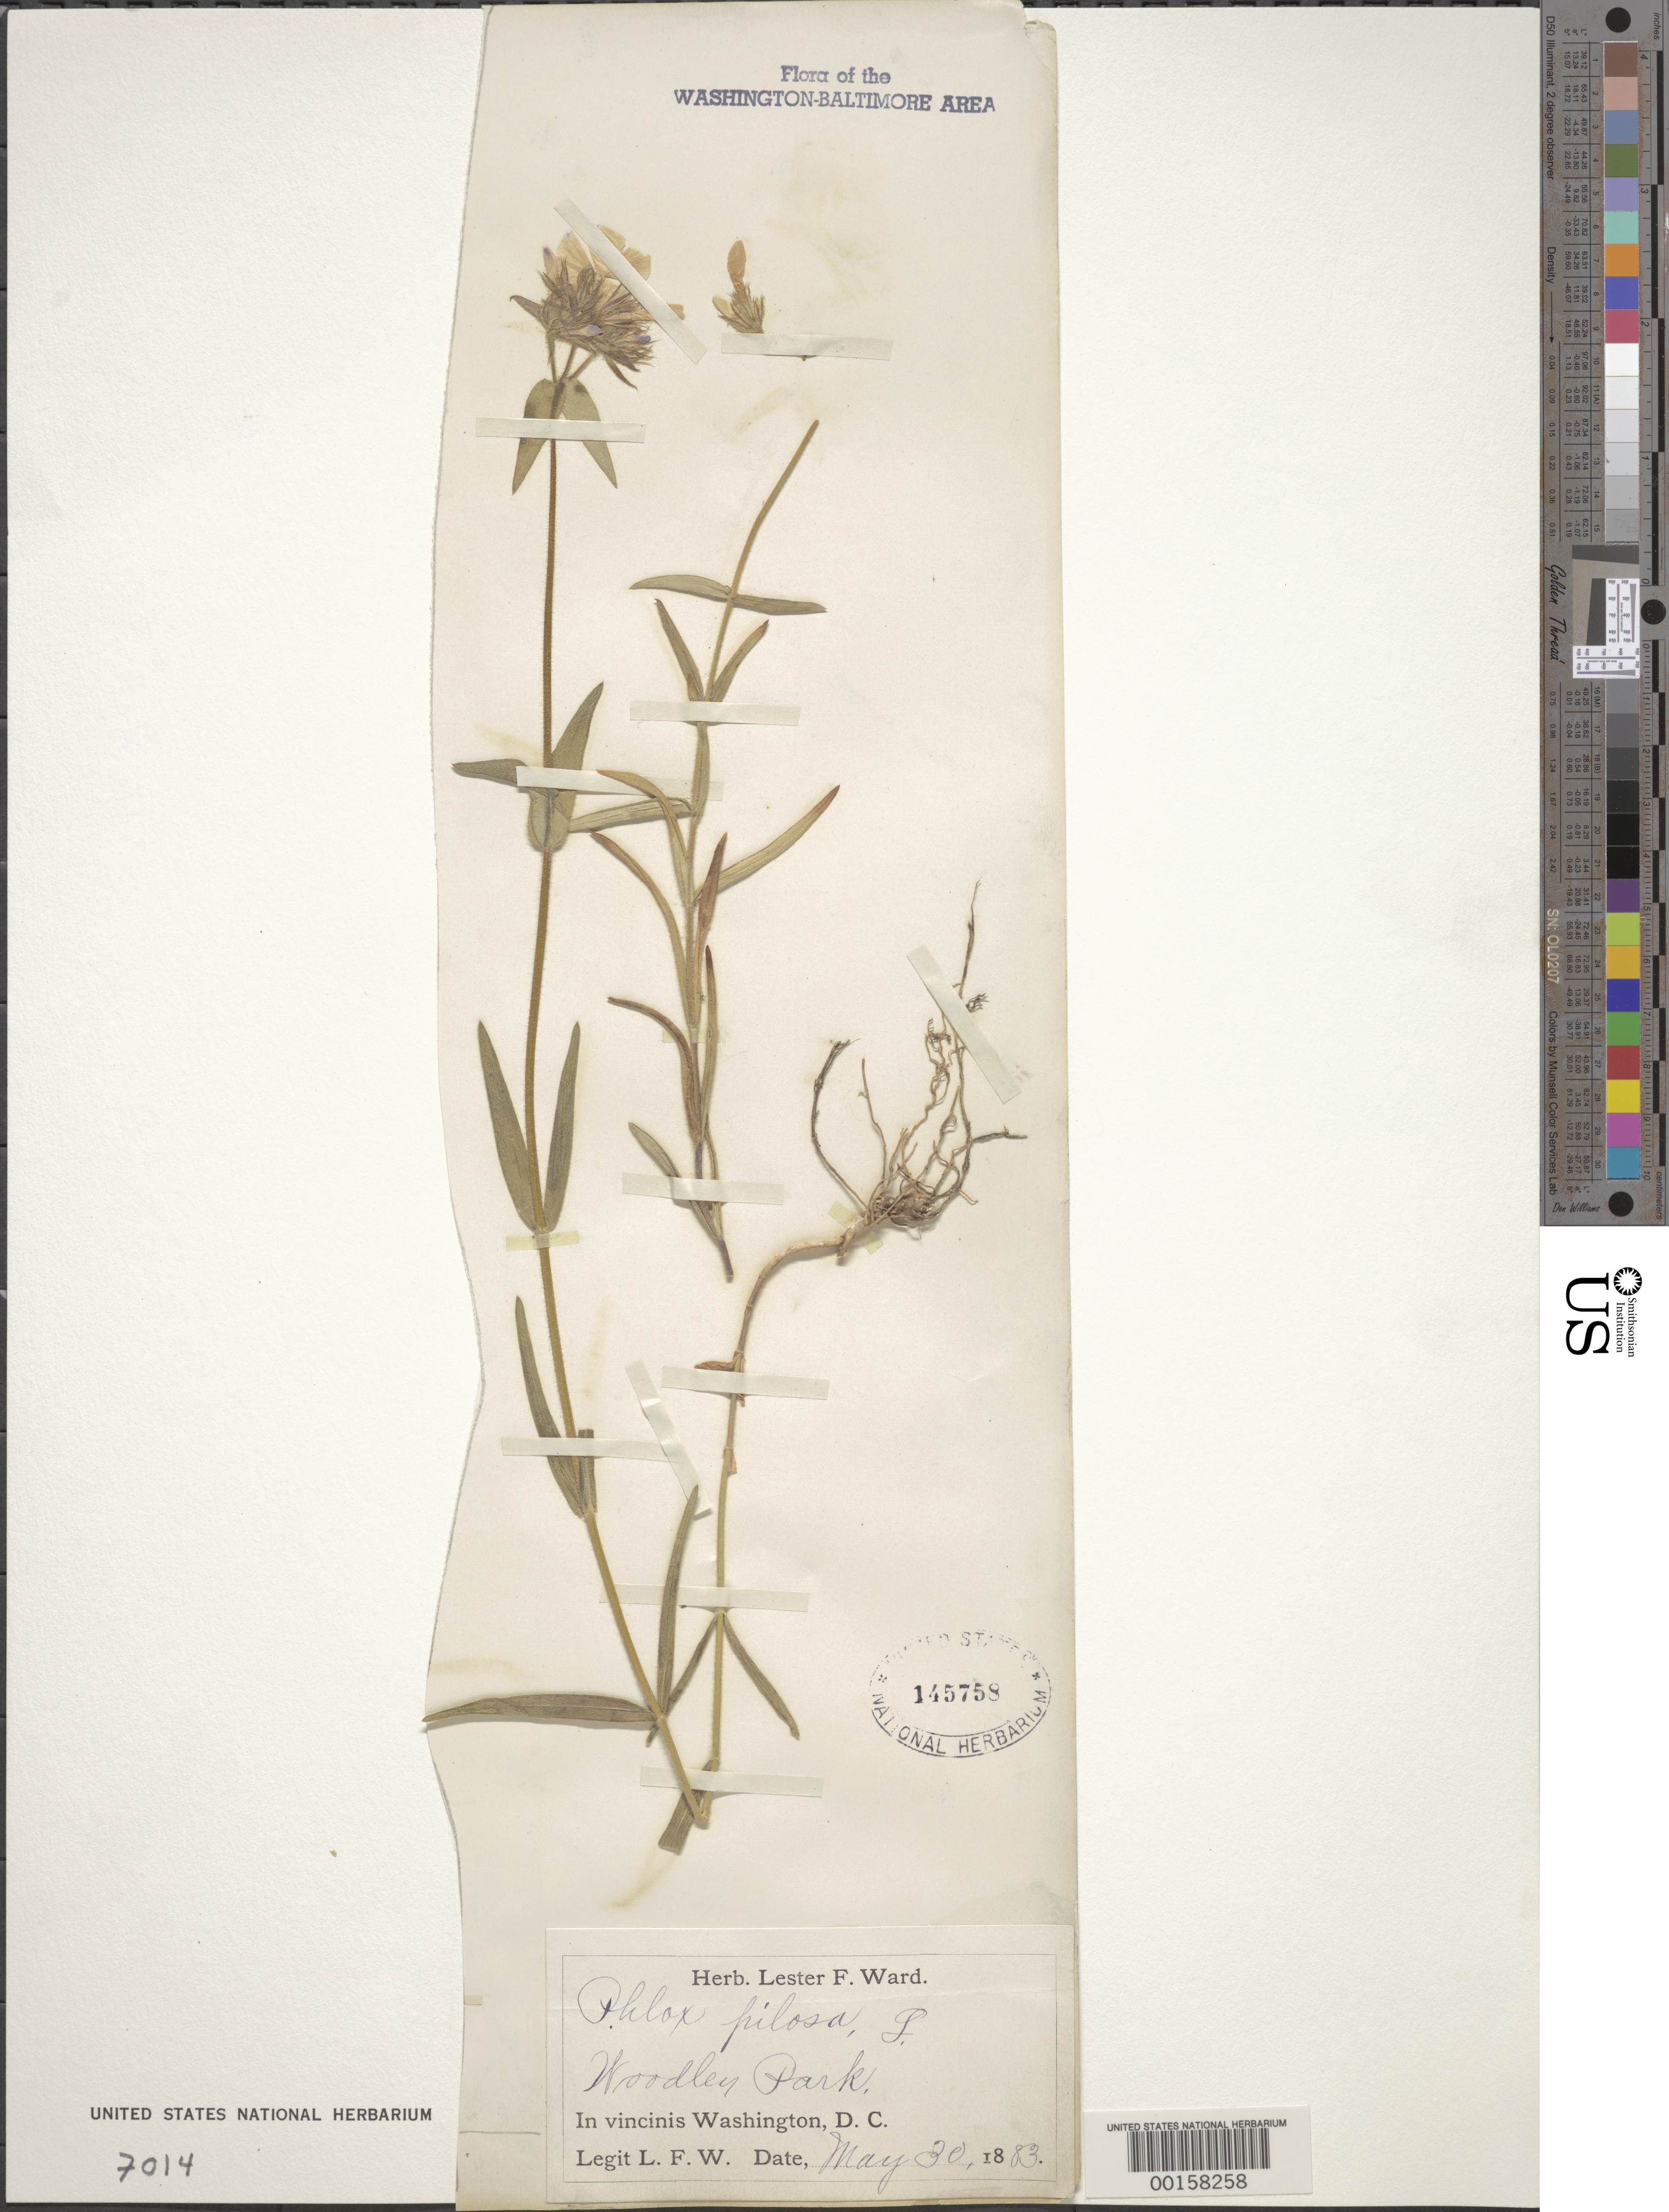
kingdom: Plantae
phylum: Tracheophyta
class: Magnoliopsida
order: Ericales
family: Polemoniaceae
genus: Phlox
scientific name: Phlox pilosa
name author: L.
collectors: L. F. Ward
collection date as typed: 30 May 1883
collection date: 1883-05-30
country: United States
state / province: District of Columbia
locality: Woodley Park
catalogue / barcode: US 145758